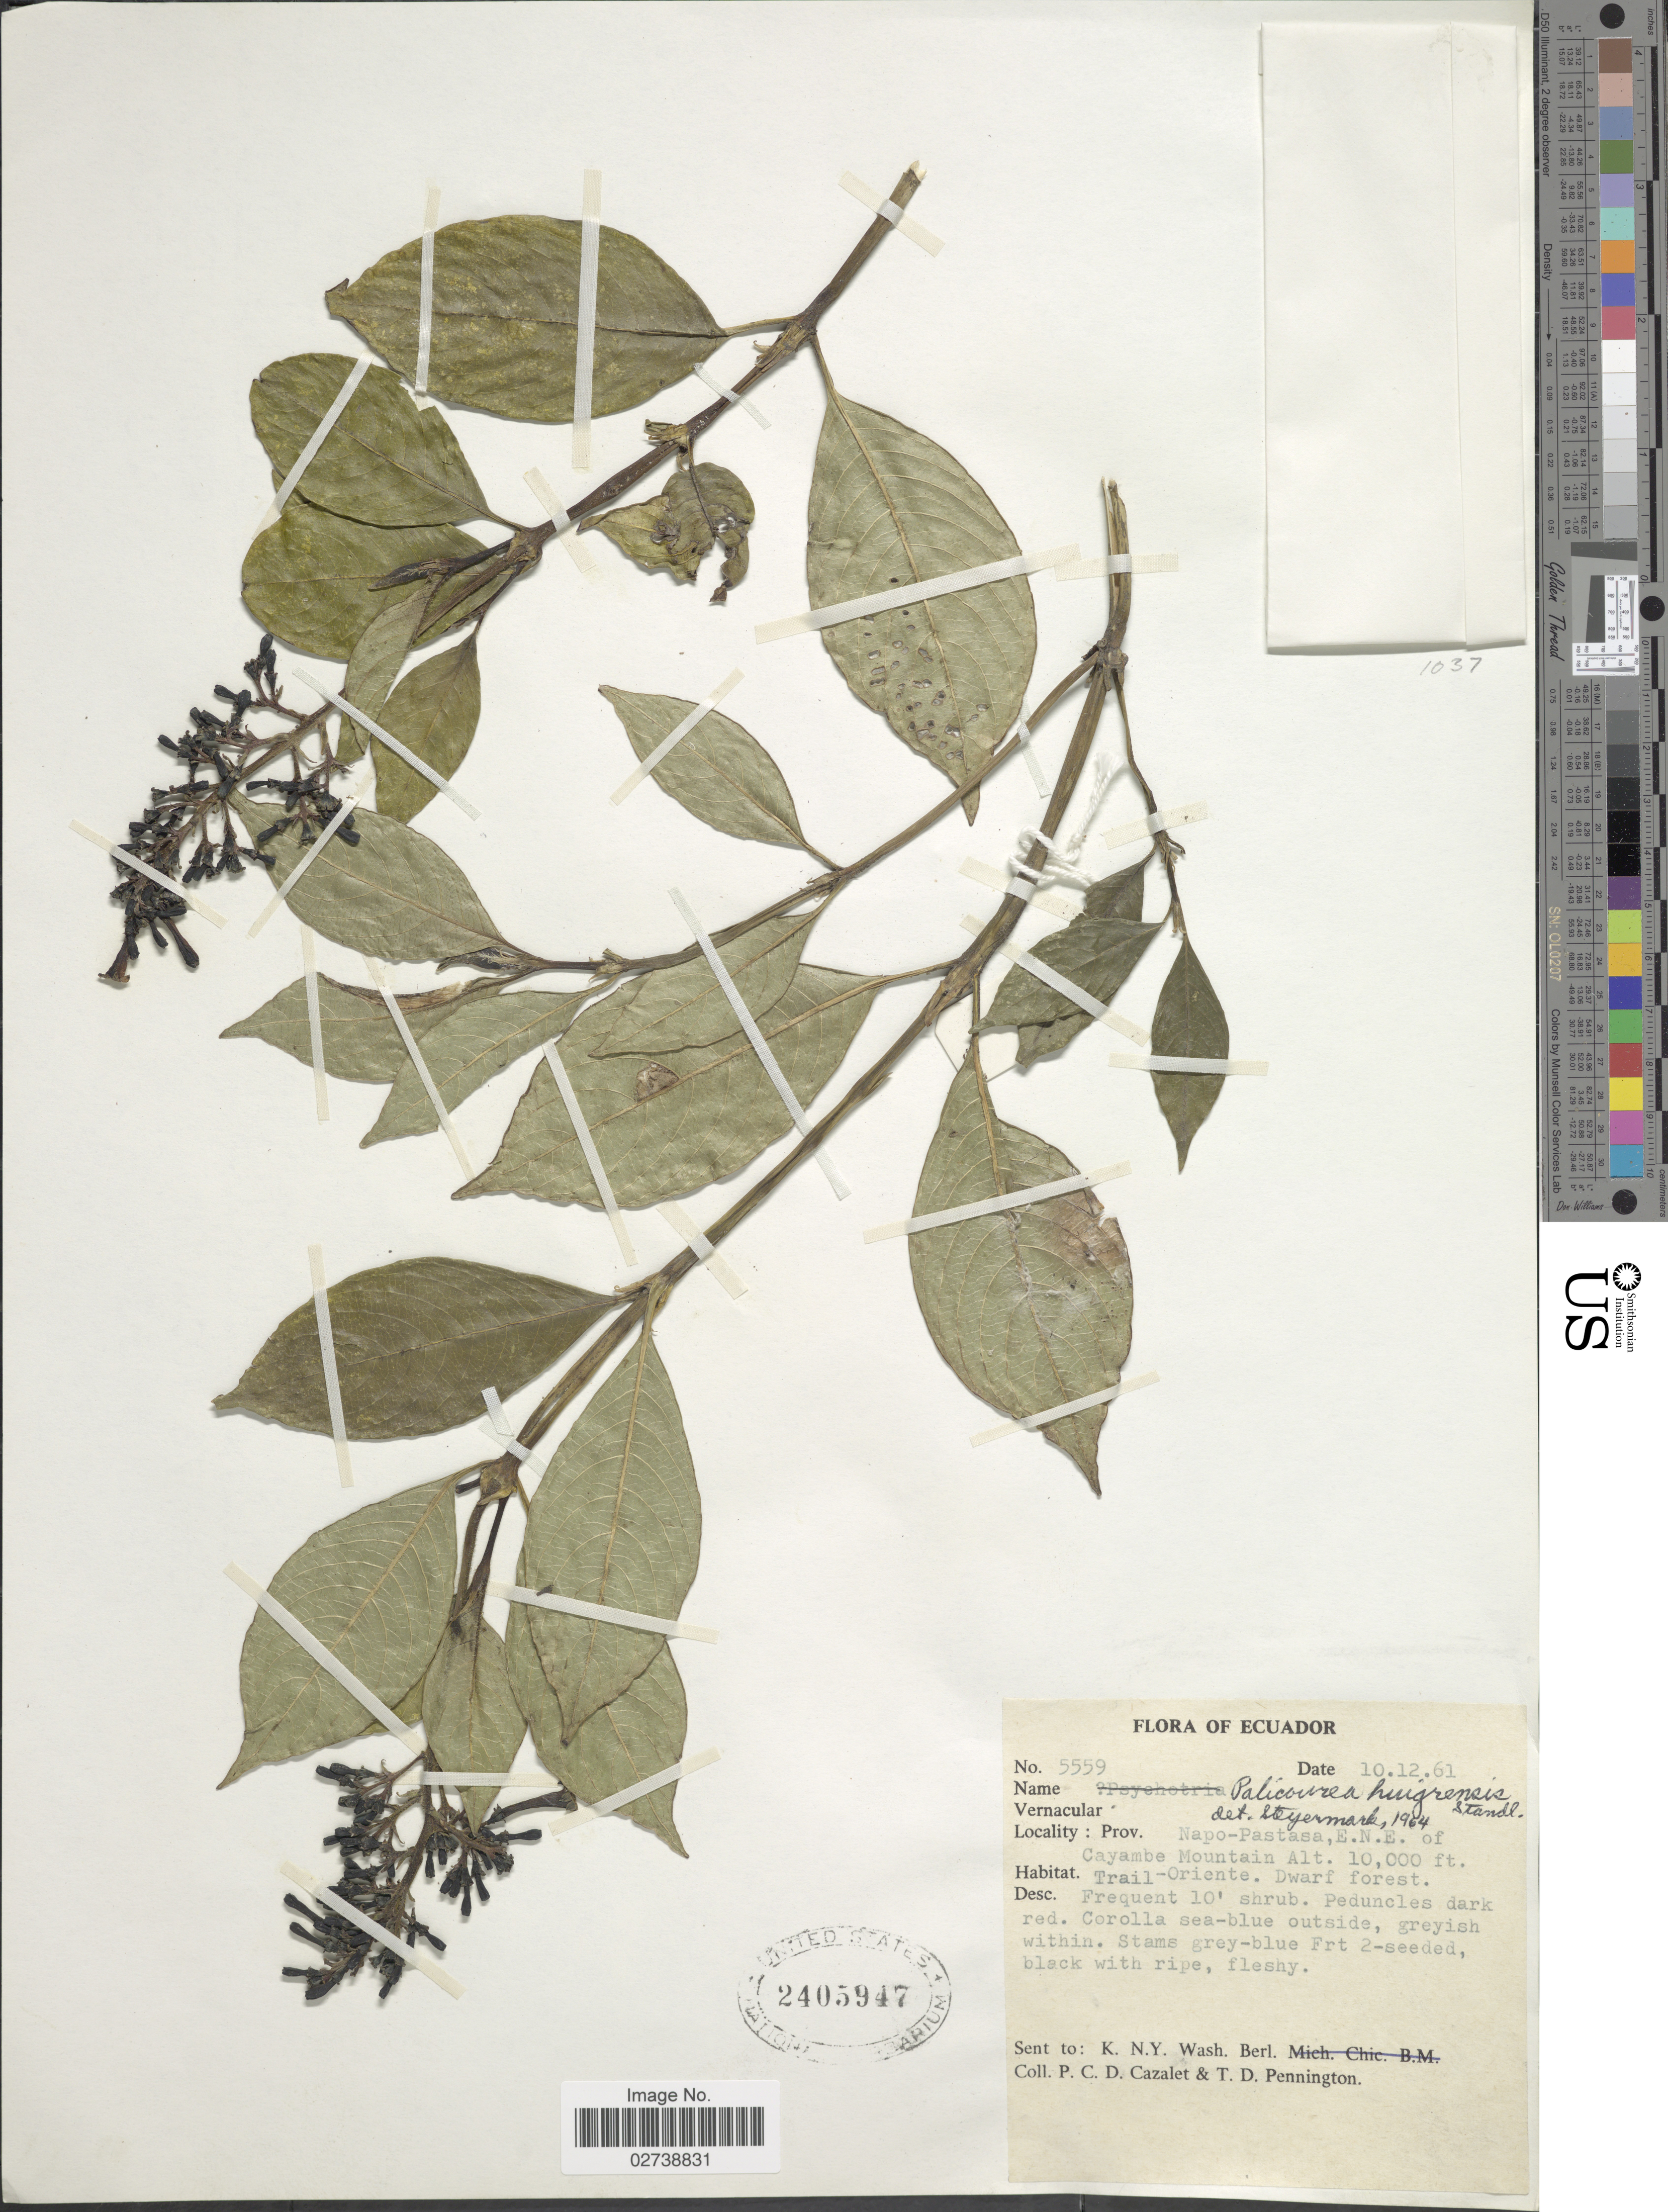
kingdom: Plantae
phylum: Tracheophyta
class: Magnoliopsida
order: Gentianales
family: Rubiaceae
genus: Palicourea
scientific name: Palicourea amethystina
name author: (Ruiz & Pav.) DC.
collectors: P. C. D. Cazalet & T. D. Pennington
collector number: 5559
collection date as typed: Transcribed d/m/y: 10/12/61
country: Ecuador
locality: Prov. Napo-Pastasa, E.N.E. of Cayambe Mountain Trail-Oriente. Dwarf forest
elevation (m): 3048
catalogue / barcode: US 2405947